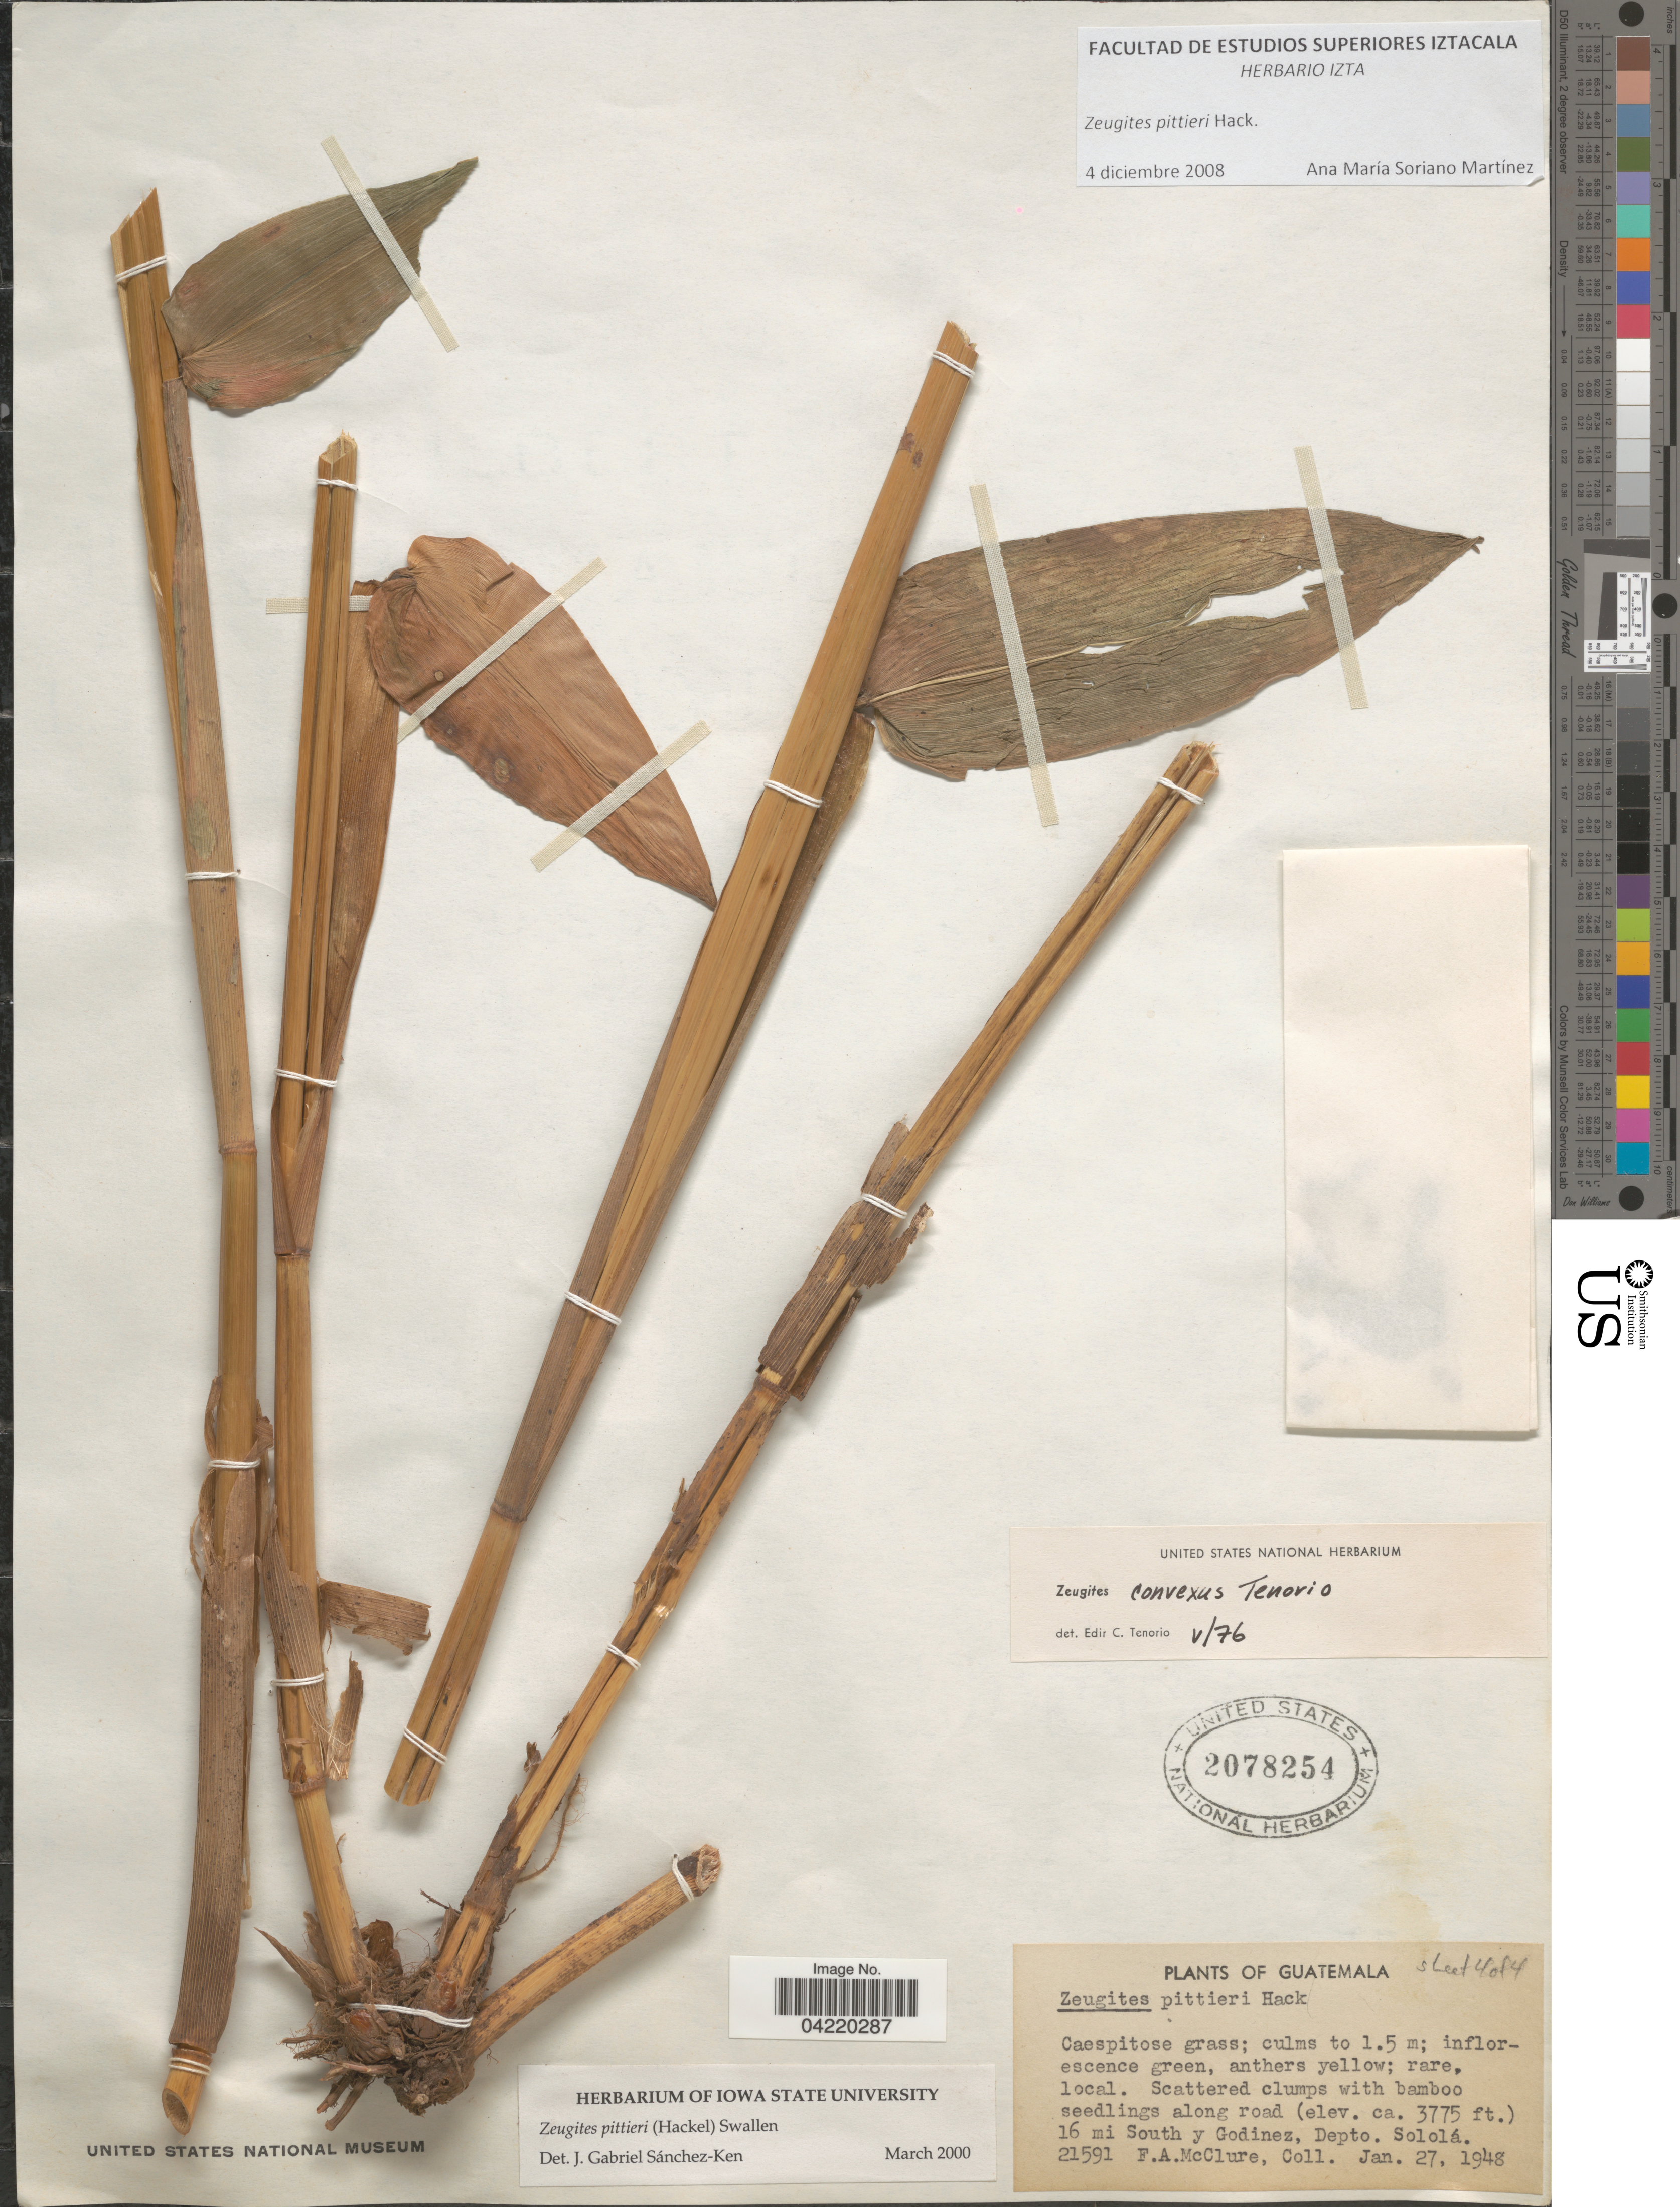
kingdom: Plantae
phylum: Tracheophyta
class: Liliopsida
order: Poales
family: Poaceae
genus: Zeugites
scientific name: Zeugites pittieri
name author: Hack.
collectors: F. A. McClure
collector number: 21591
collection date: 1948-01-27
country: Guatemala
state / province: Solola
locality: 16 mi South y Godinez, Depto. Sololá.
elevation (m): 1151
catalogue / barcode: US 2078254